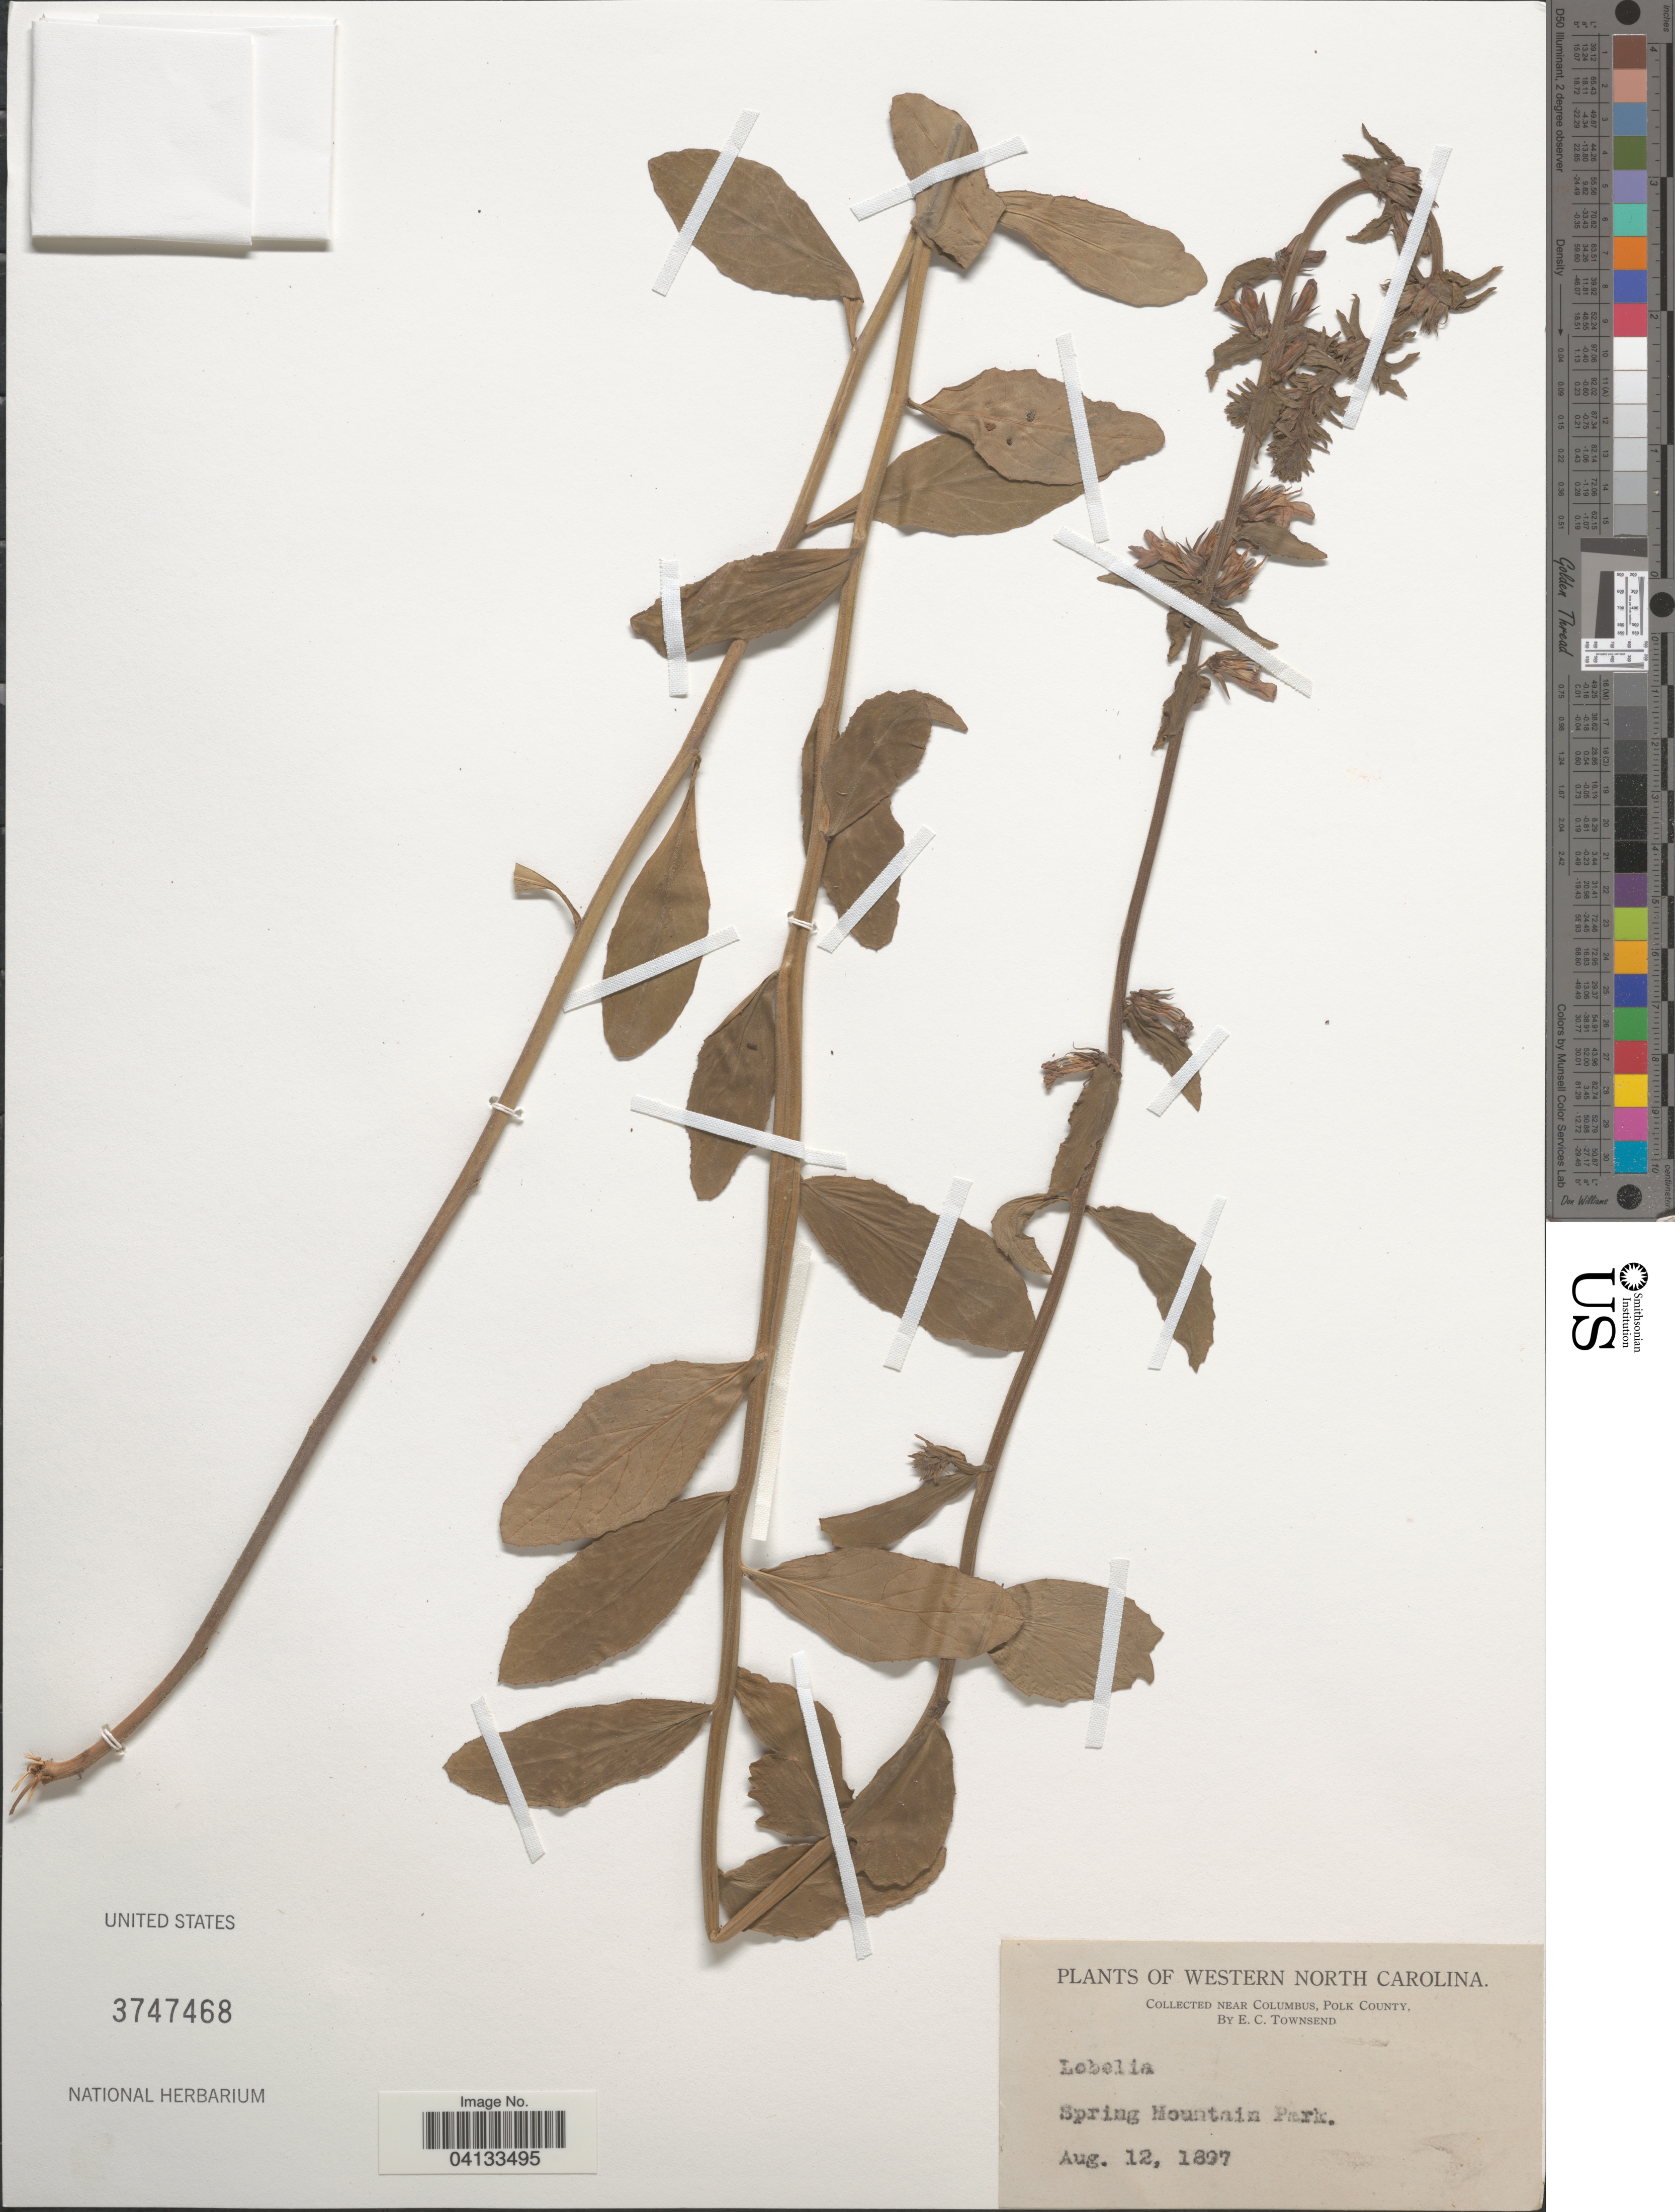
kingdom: Plantae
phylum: Tracheophyta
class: Magnoliopsida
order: Asterales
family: Campanulaceae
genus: Lobelia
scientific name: Lobelia sp.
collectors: E. C. Townsend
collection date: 1897-08-12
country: United States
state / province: North Carolina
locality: Western North Carolina. Near Columbus, Polk County. Spring Mountain Park.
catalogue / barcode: US 3747468